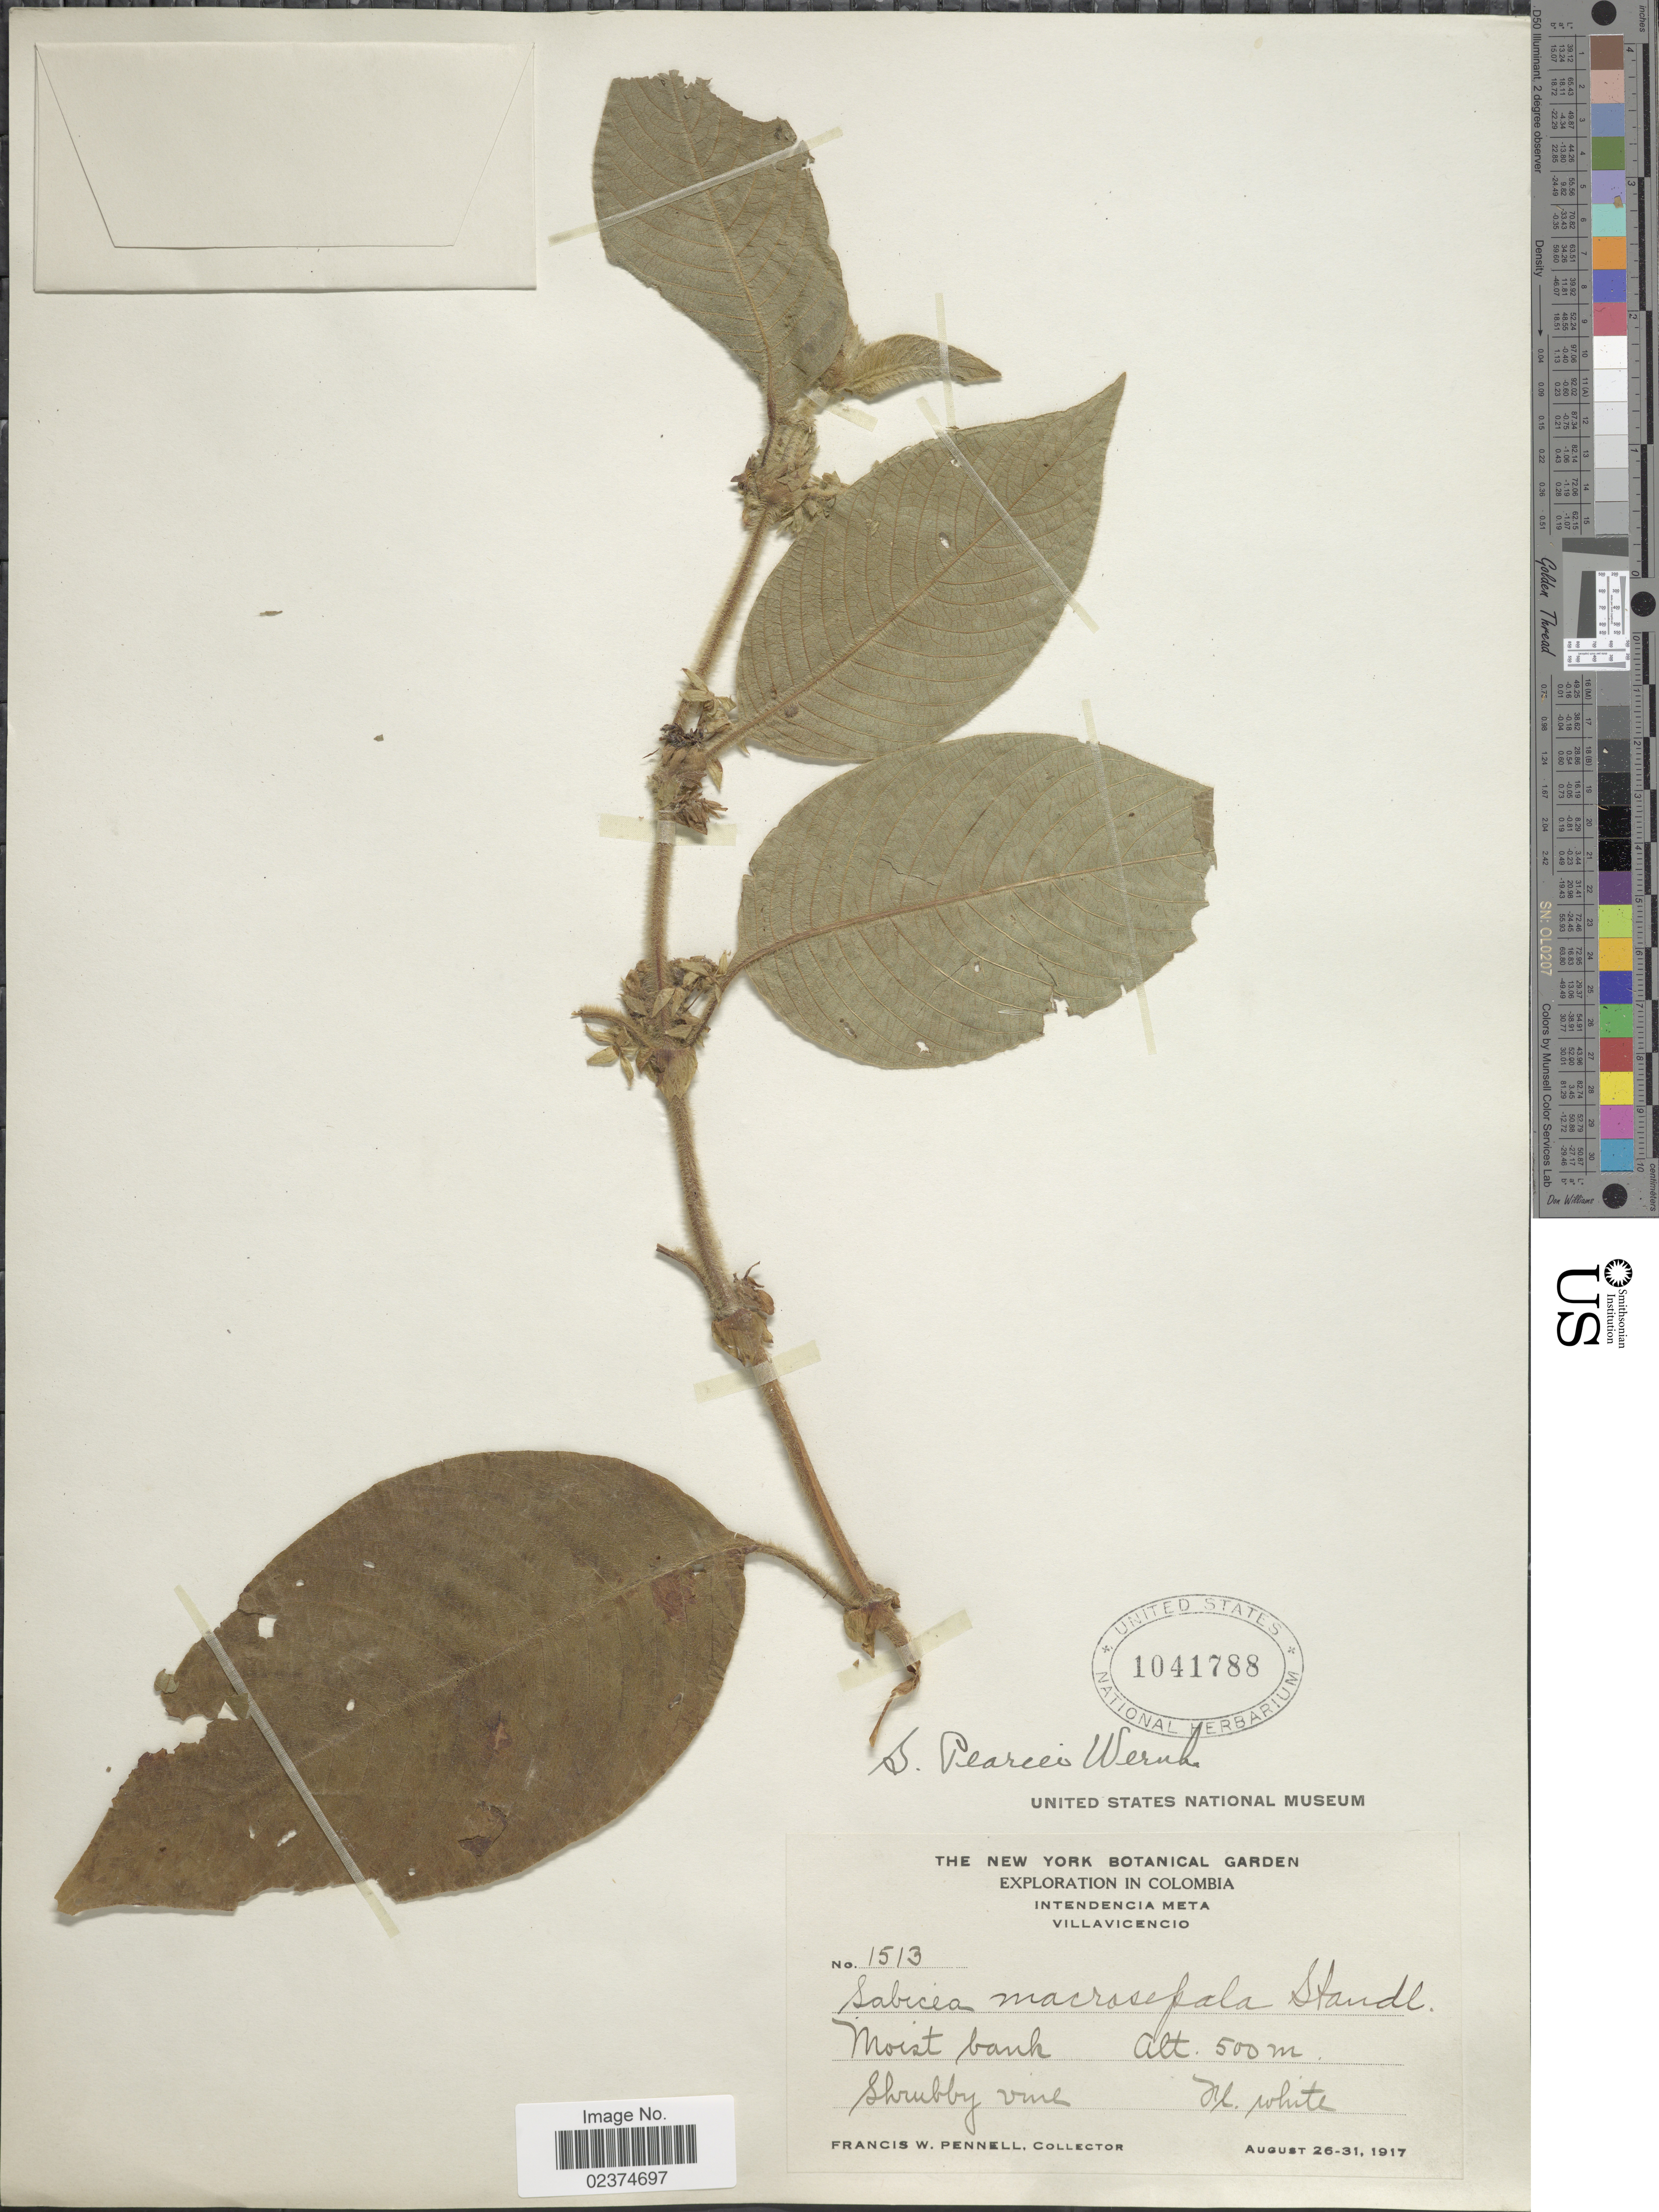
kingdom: Plantae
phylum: Tracheophyta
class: Magnoliopsida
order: Gentianales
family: Rubiaceae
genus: Sabicea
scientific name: Sabicea pearcei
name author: Wernham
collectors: F. W. Pennell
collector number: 1513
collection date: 1917-08-26/1917-08-31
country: Colombia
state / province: Meta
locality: Intendencia Meta, Villavicencio, moist bank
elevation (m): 500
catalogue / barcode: US 1041788